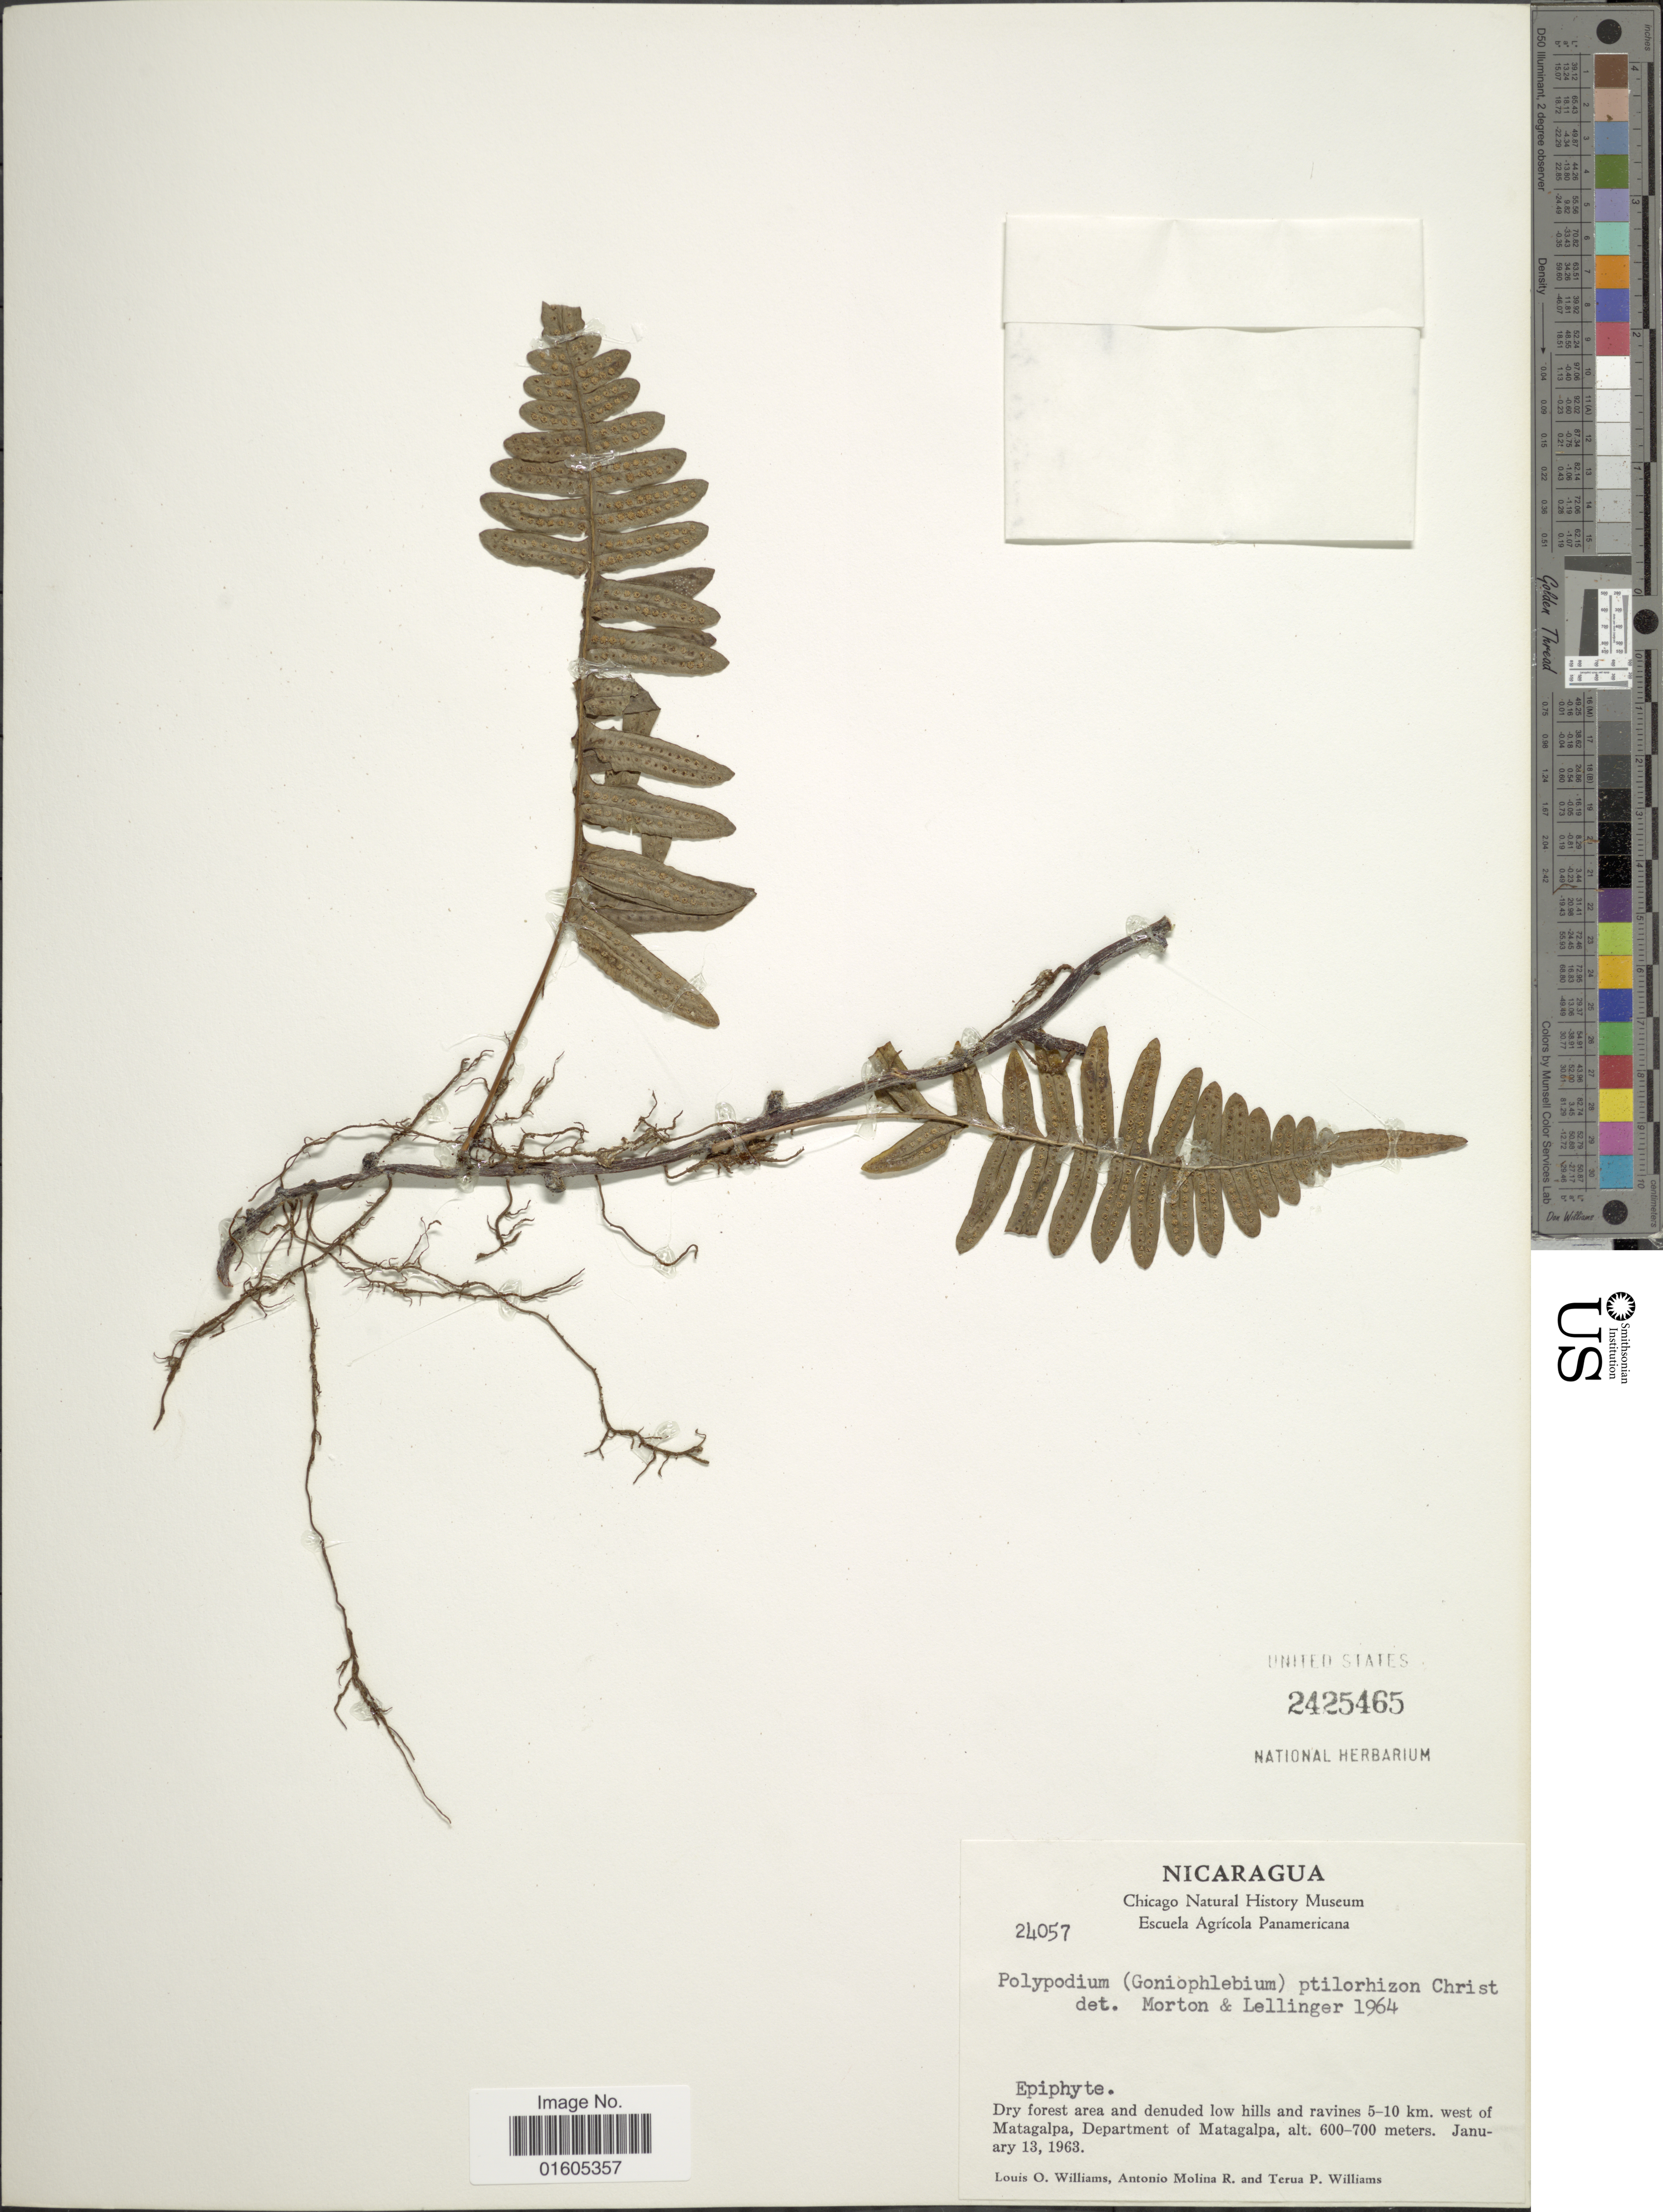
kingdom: Plantae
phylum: Tracheophyta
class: Polypodiopsida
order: Polypodiales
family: Polypodiaceae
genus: Serpocaulon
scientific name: Serpocaulon ptilorhizon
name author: (Christ) A.R. Sm.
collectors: L. O. Williams, A. Molina R. & T. P. Williams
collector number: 24057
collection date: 1963-01-13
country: Nicaragua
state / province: Matagalpa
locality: Dry forest area and denuded low hills and ravines 5-10 km. west of Matagalpa, Department of Matagalpa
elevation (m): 600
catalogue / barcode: US 2425465